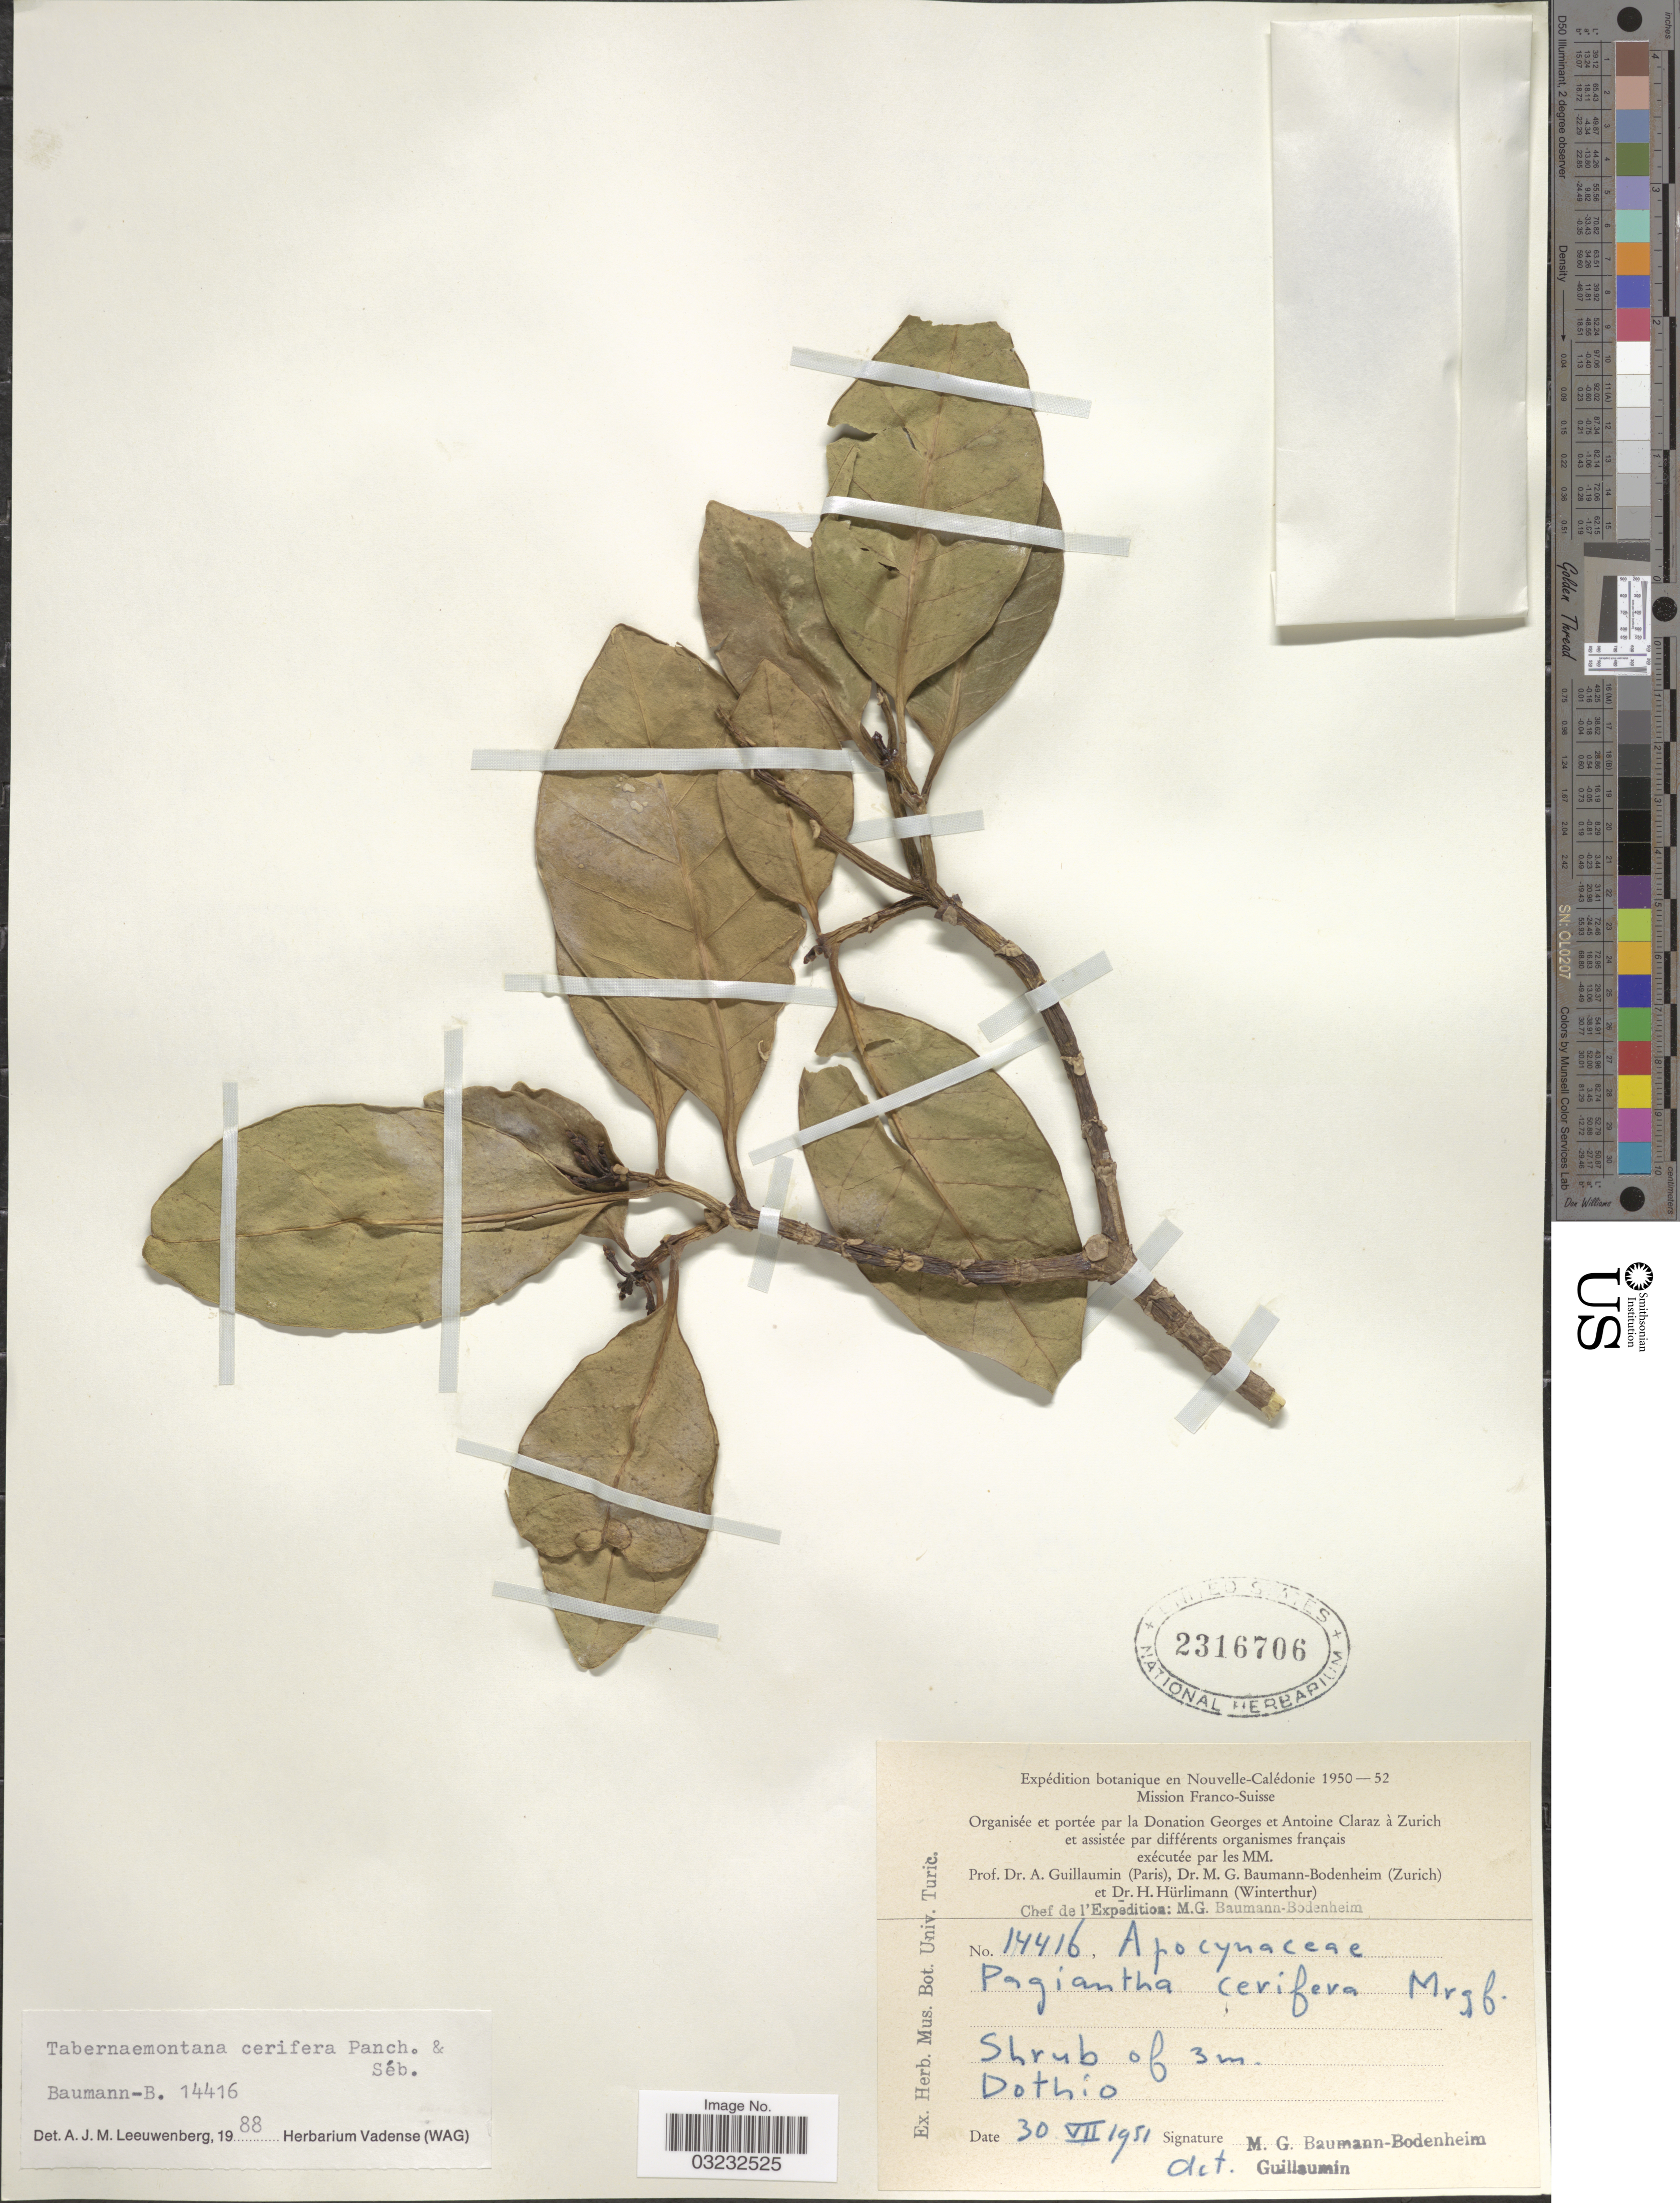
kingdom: Plantae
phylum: Tracheophyta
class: Magnoliopsida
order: Gentianales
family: Apocynaceae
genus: Tabernaemontana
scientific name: Tabernaemontana cerifera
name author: Pancher & Sebert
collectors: M. G. Baumann-Bodenheim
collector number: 14416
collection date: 1951-07-30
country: New Caledonia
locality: Dothio.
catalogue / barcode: US 2316706